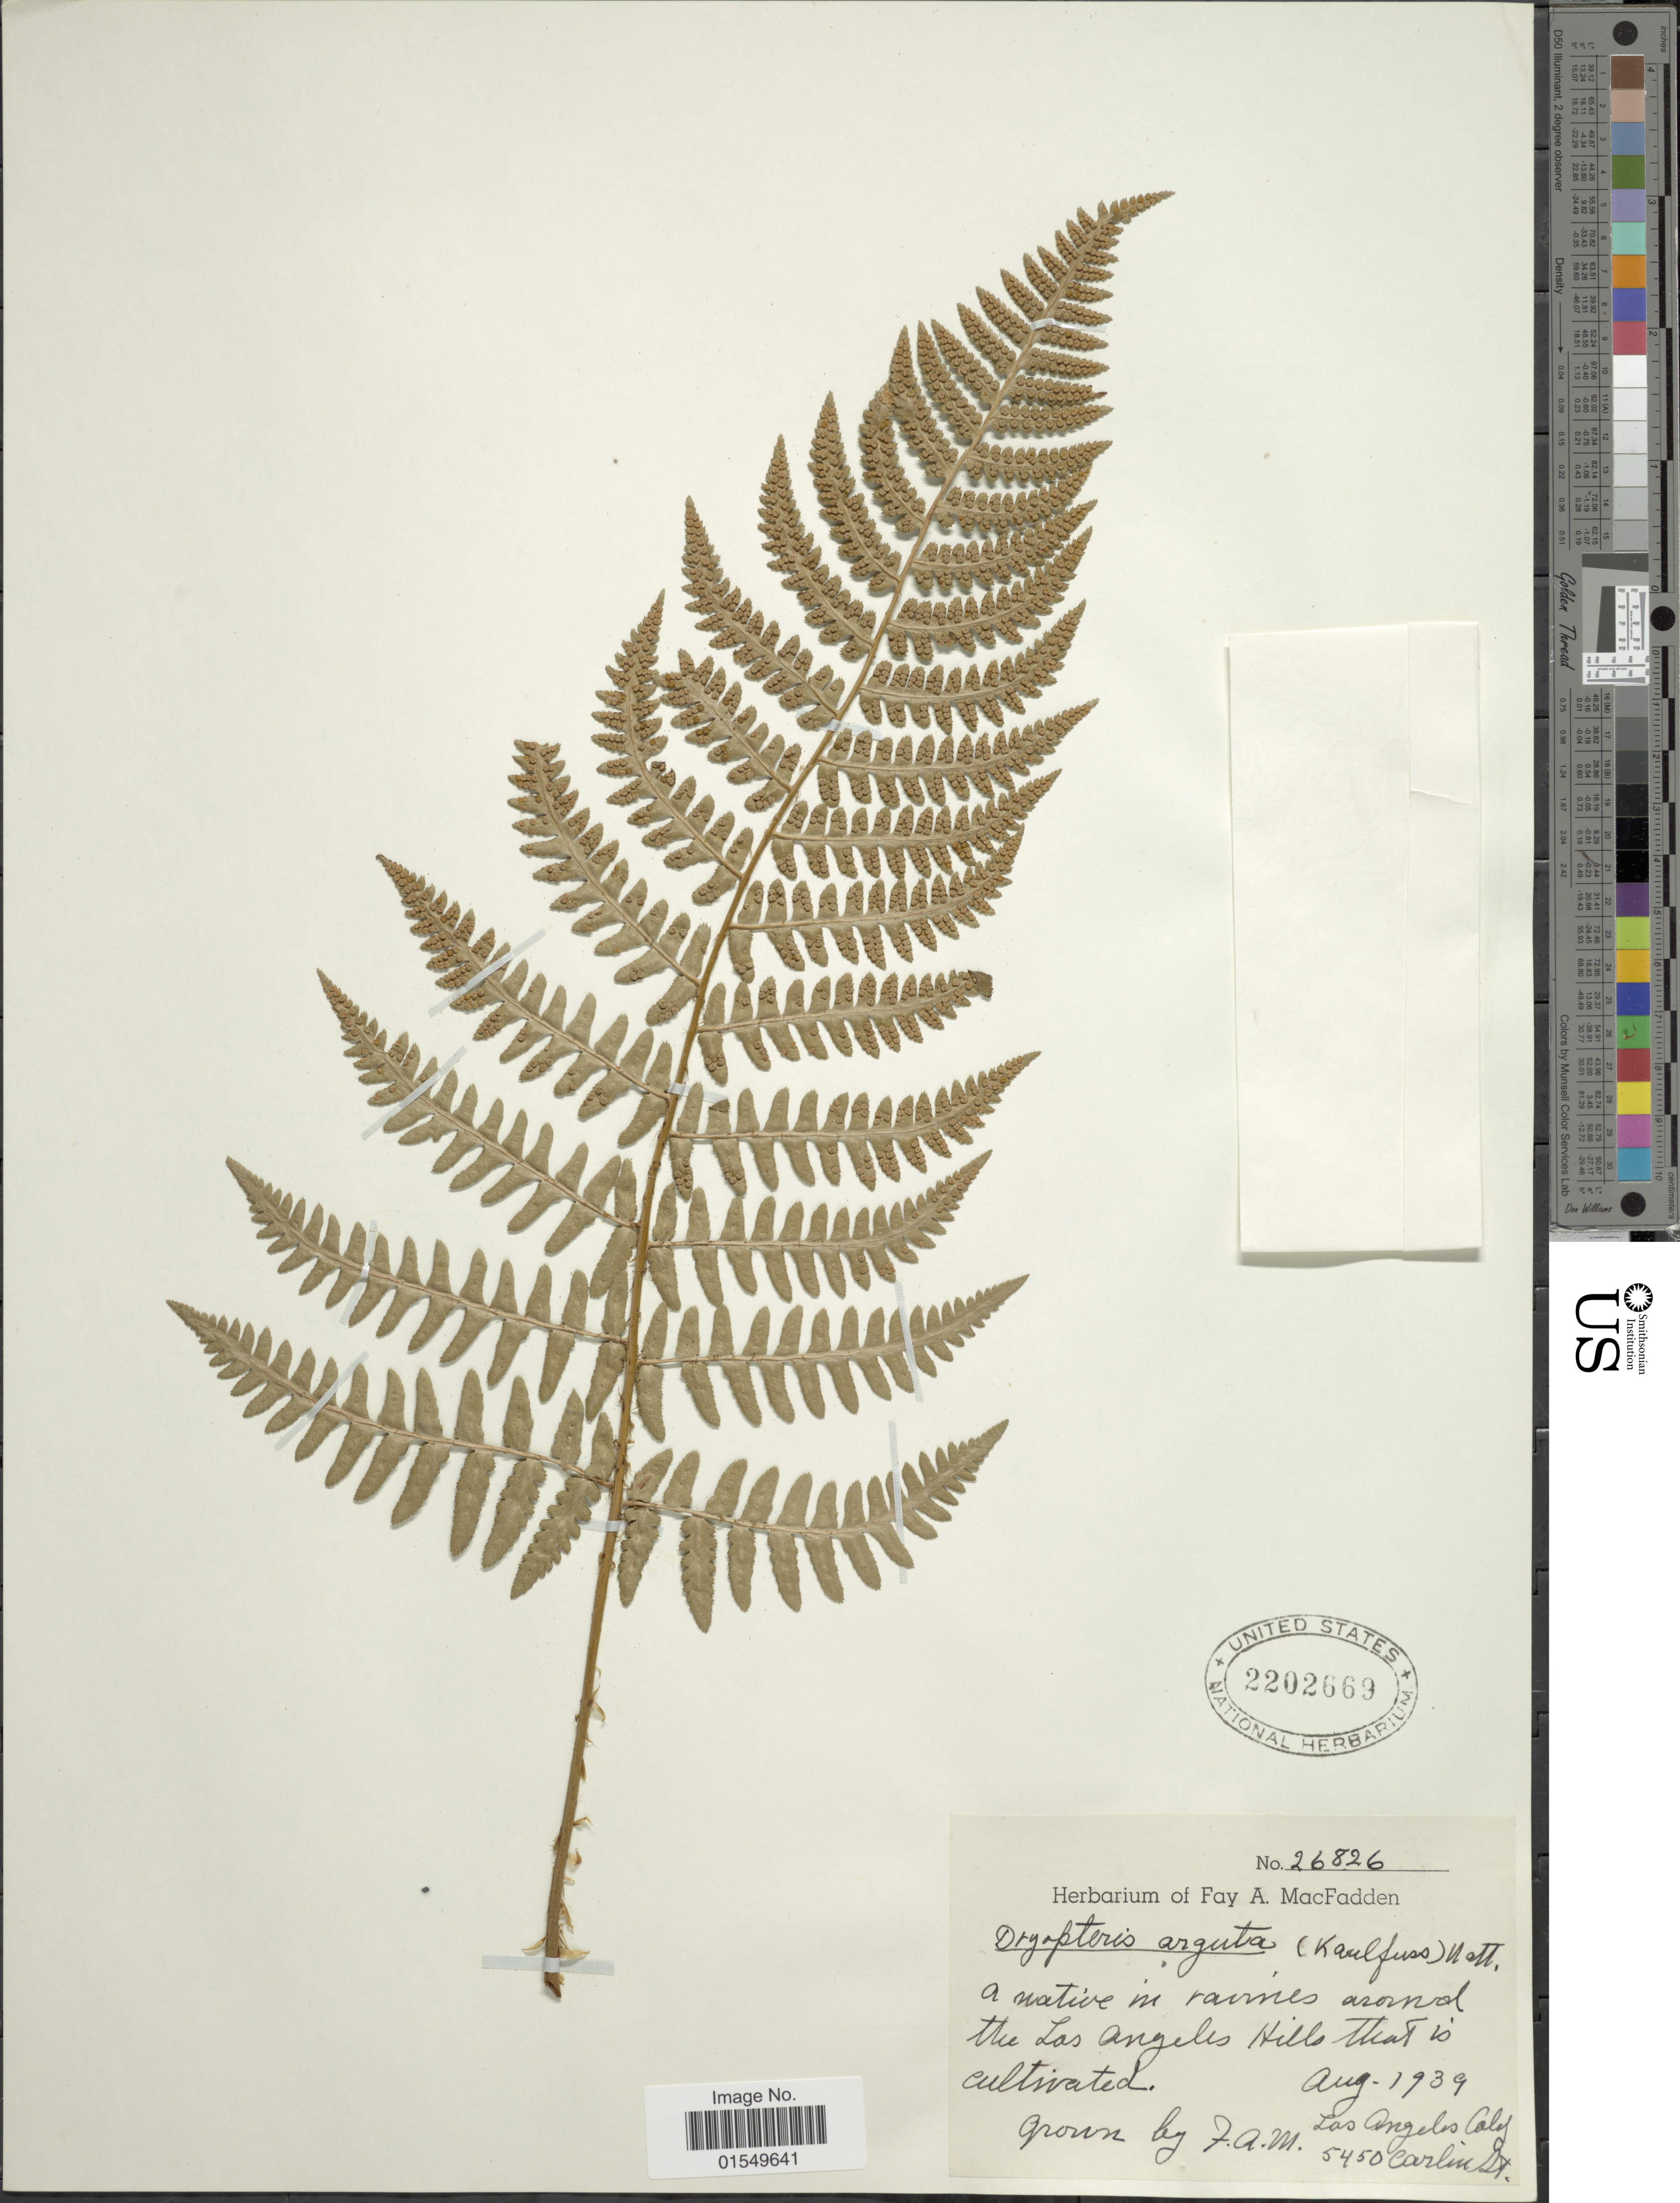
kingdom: Plantae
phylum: Tracheophyta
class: Polypodiopsida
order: Polypodiales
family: Dryopteridaceae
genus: Dryopteris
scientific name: Dryopteris arguta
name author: (Kaulf.) Maxon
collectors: F. MacFadden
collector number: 5450/26826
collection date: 1939-08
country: United States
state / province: California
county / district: Los Angeles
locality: Around the Los Angeles Hills, Los Angeles, Calif., Carlin St.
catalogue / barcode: US 2202669